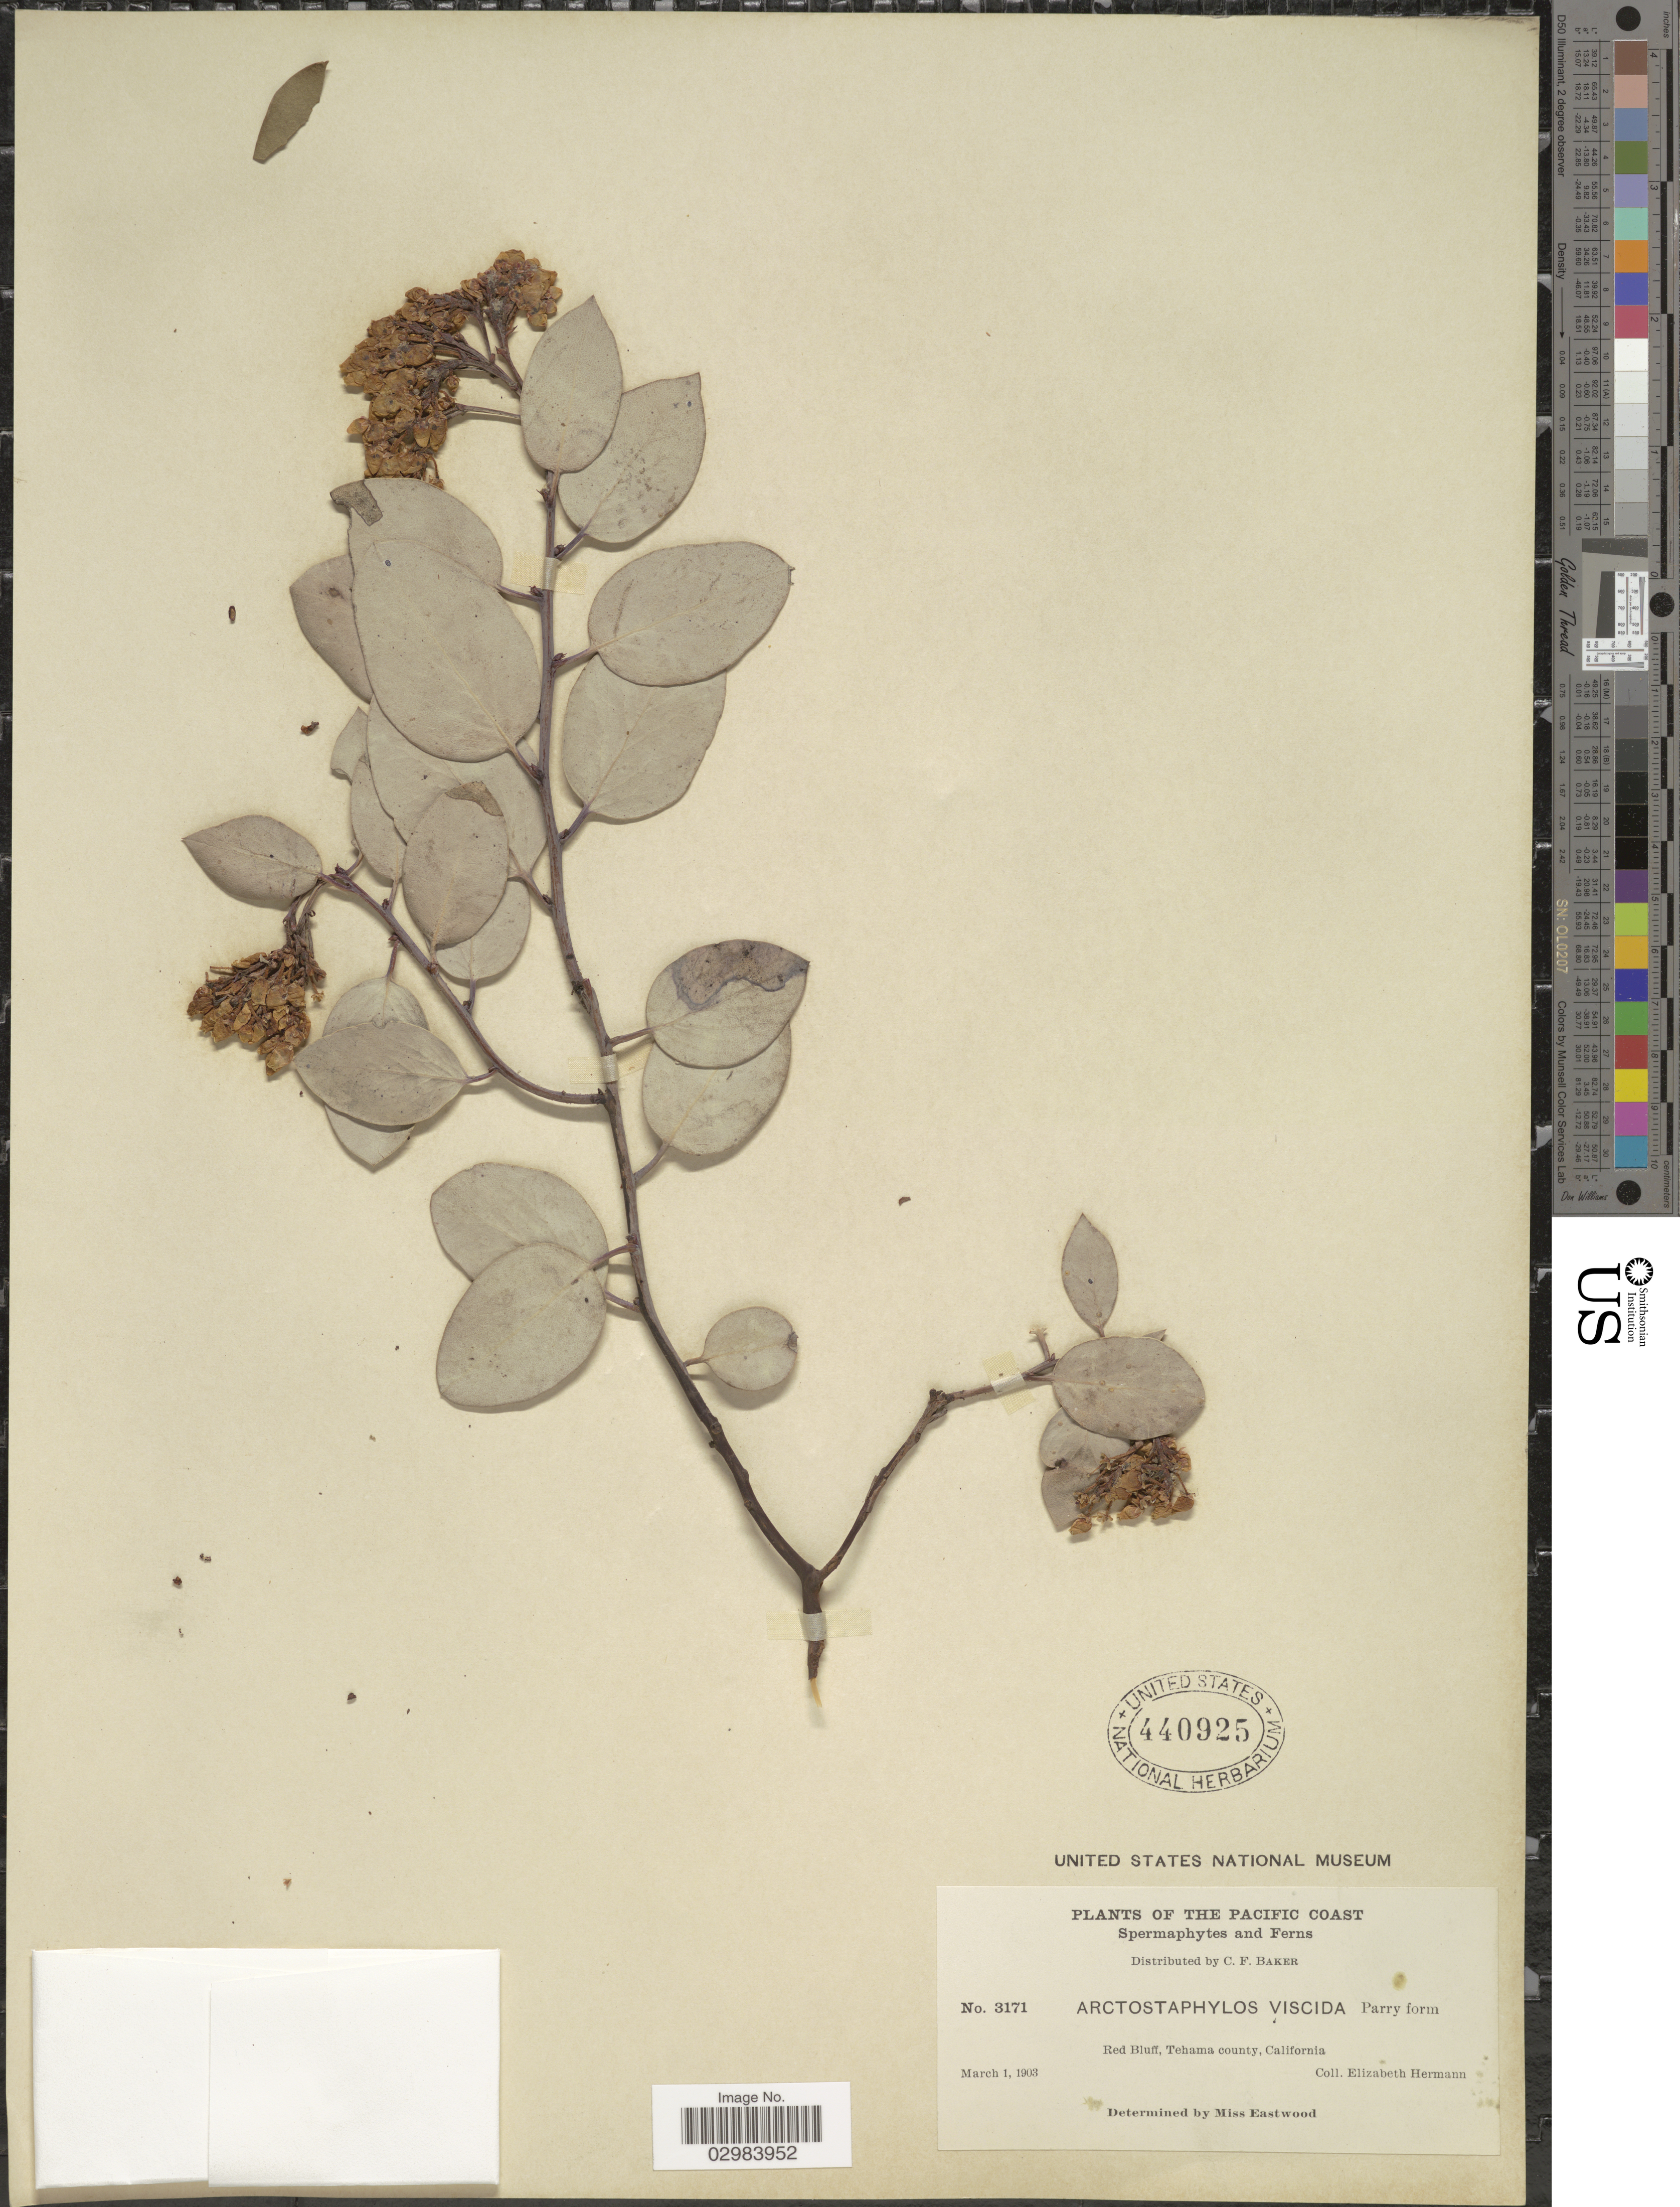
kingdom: Plantae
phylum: Tracheophyta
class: Magnoliopsida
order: Ericales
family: Ericaceae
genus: Arctostaphylos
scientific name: Arctostaphylos glauca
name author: Lindl.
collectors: E. M. Hermann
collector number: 3171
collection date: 1903-03-01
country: United States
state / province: California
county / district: Tehama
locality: The Pacific Coast, Red Bluff, Tehama county.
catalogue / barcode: US 440925